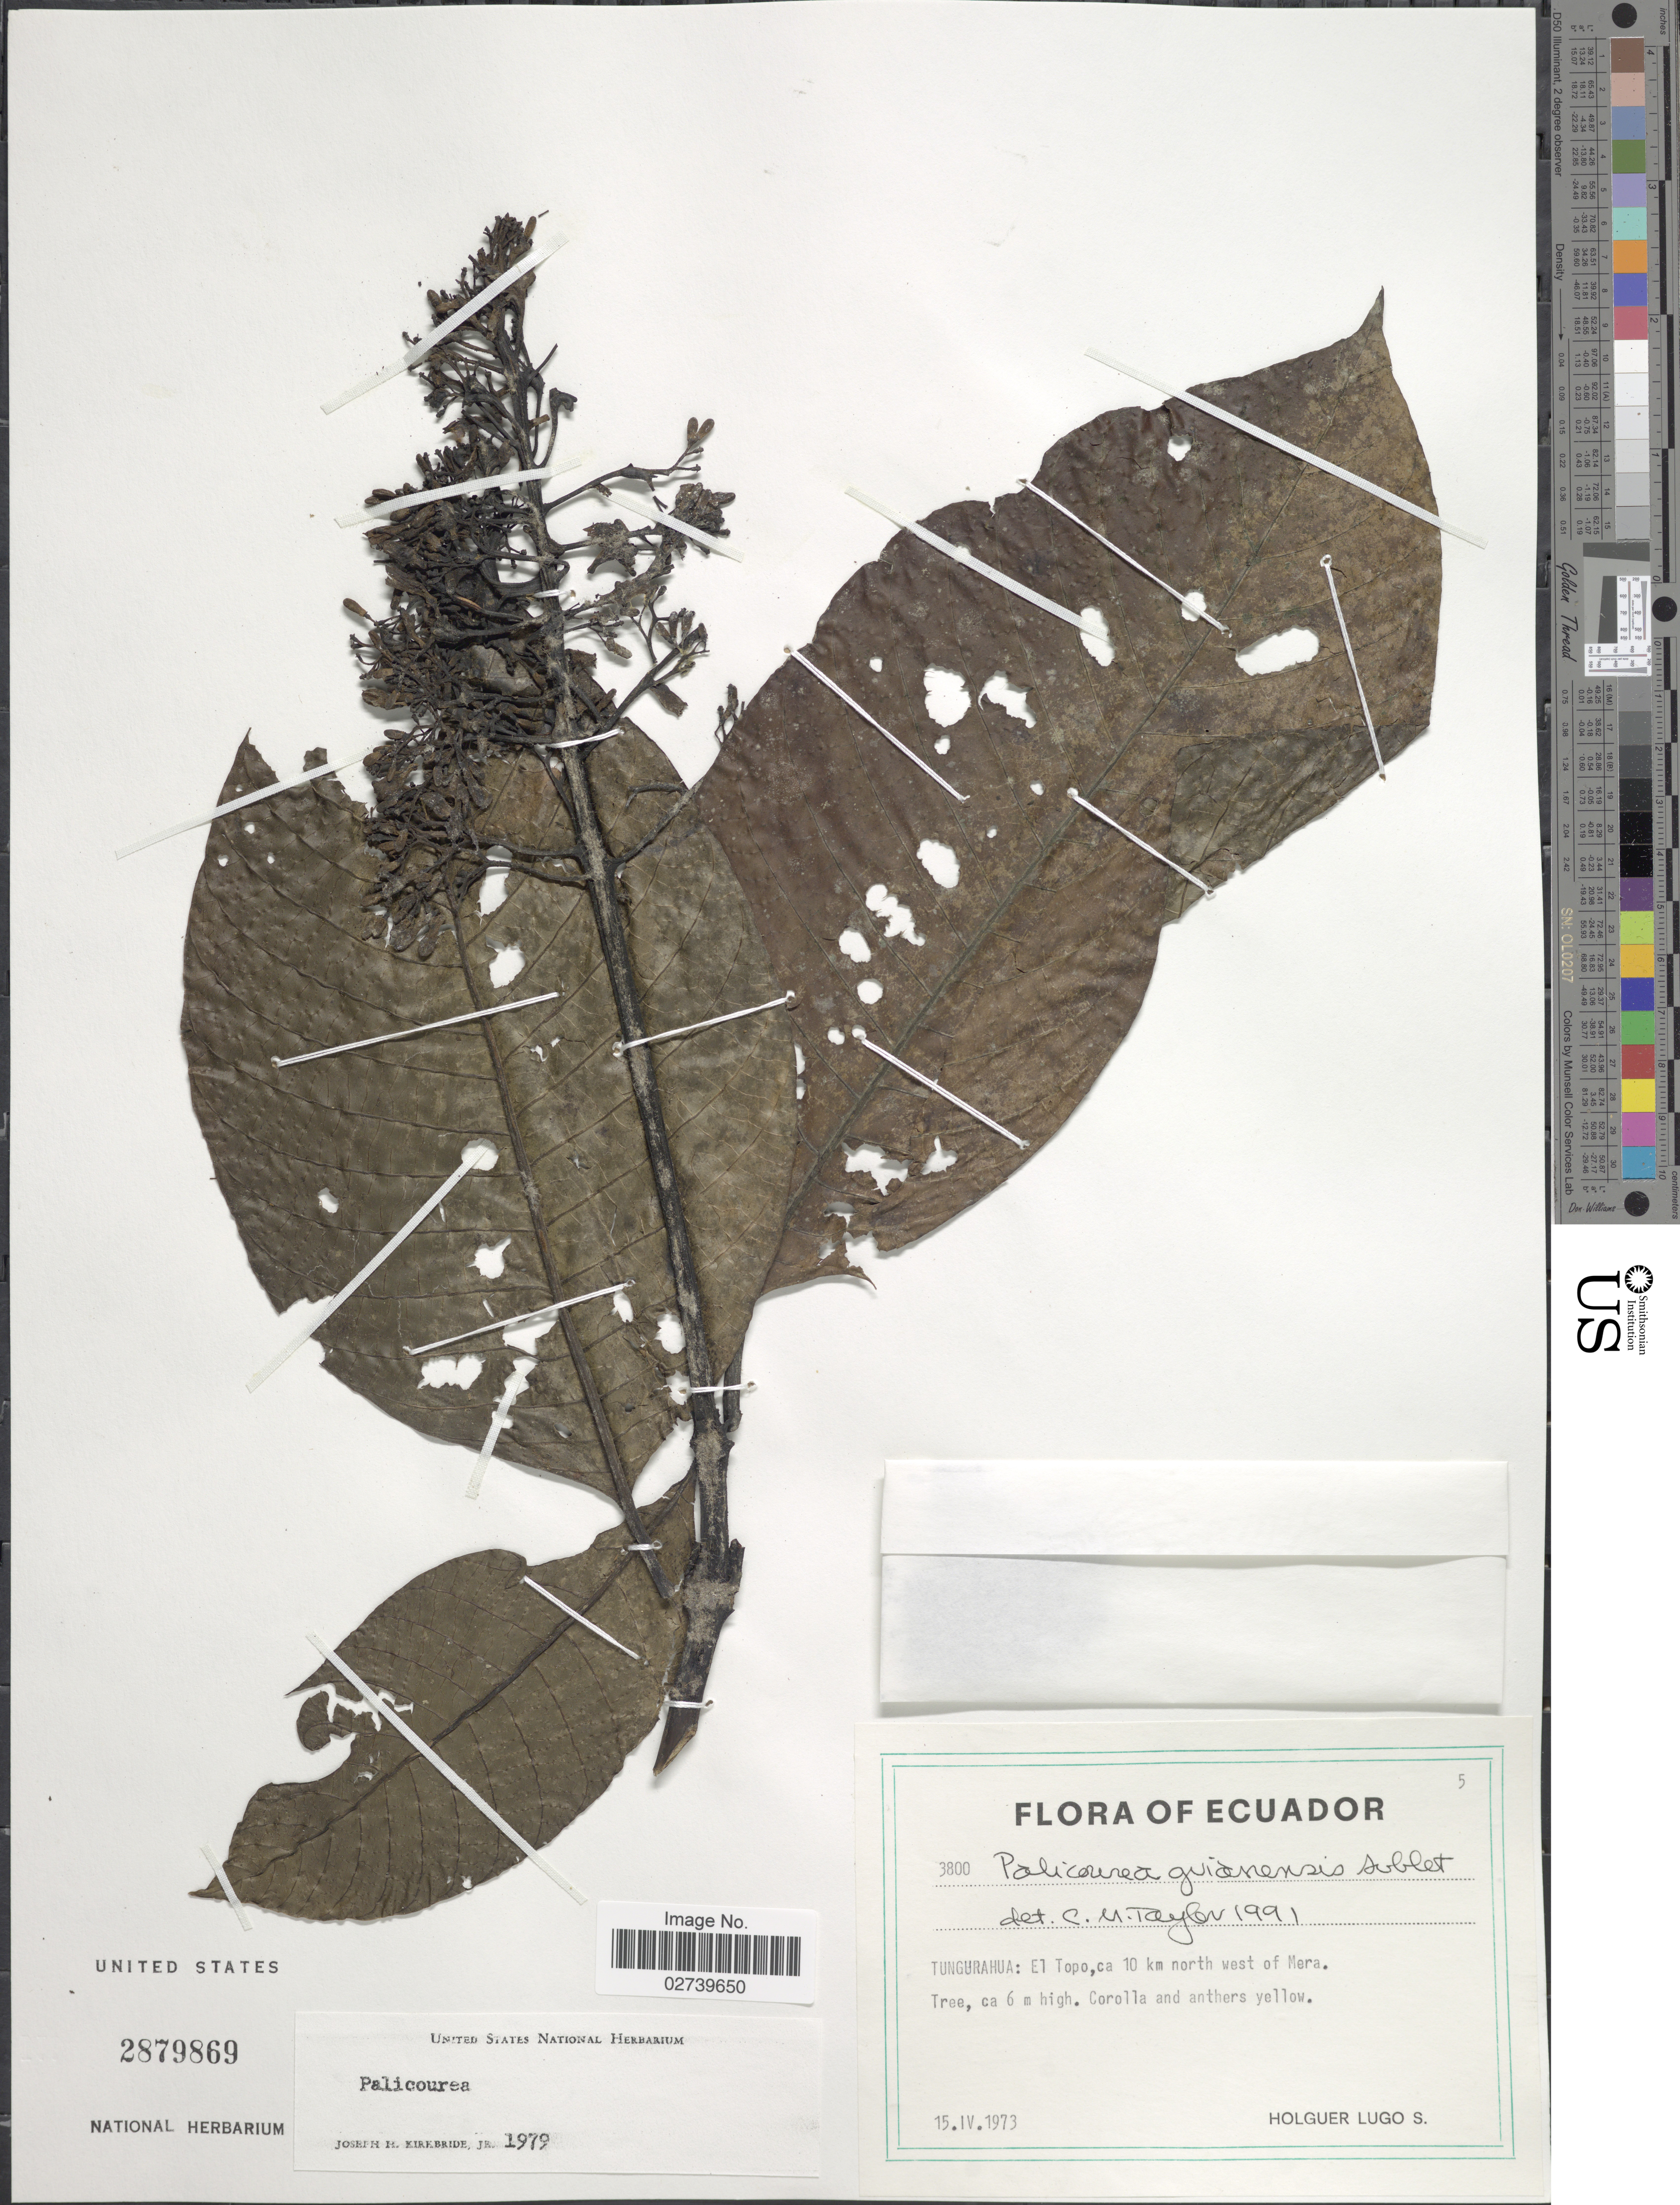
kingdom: Plantae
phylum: Tracheophyta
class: Magnoliopsida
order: Gentianales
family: Rubiaceae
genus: Palicourea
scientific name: Palicourea guianensis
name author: Aubl.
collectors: H. Lugo S.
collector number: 3800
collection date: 1973-04-15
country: Ecuador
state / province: Tungurahua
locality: El Topo, ca 10 km north west of Mera.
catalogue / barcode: US 2879869